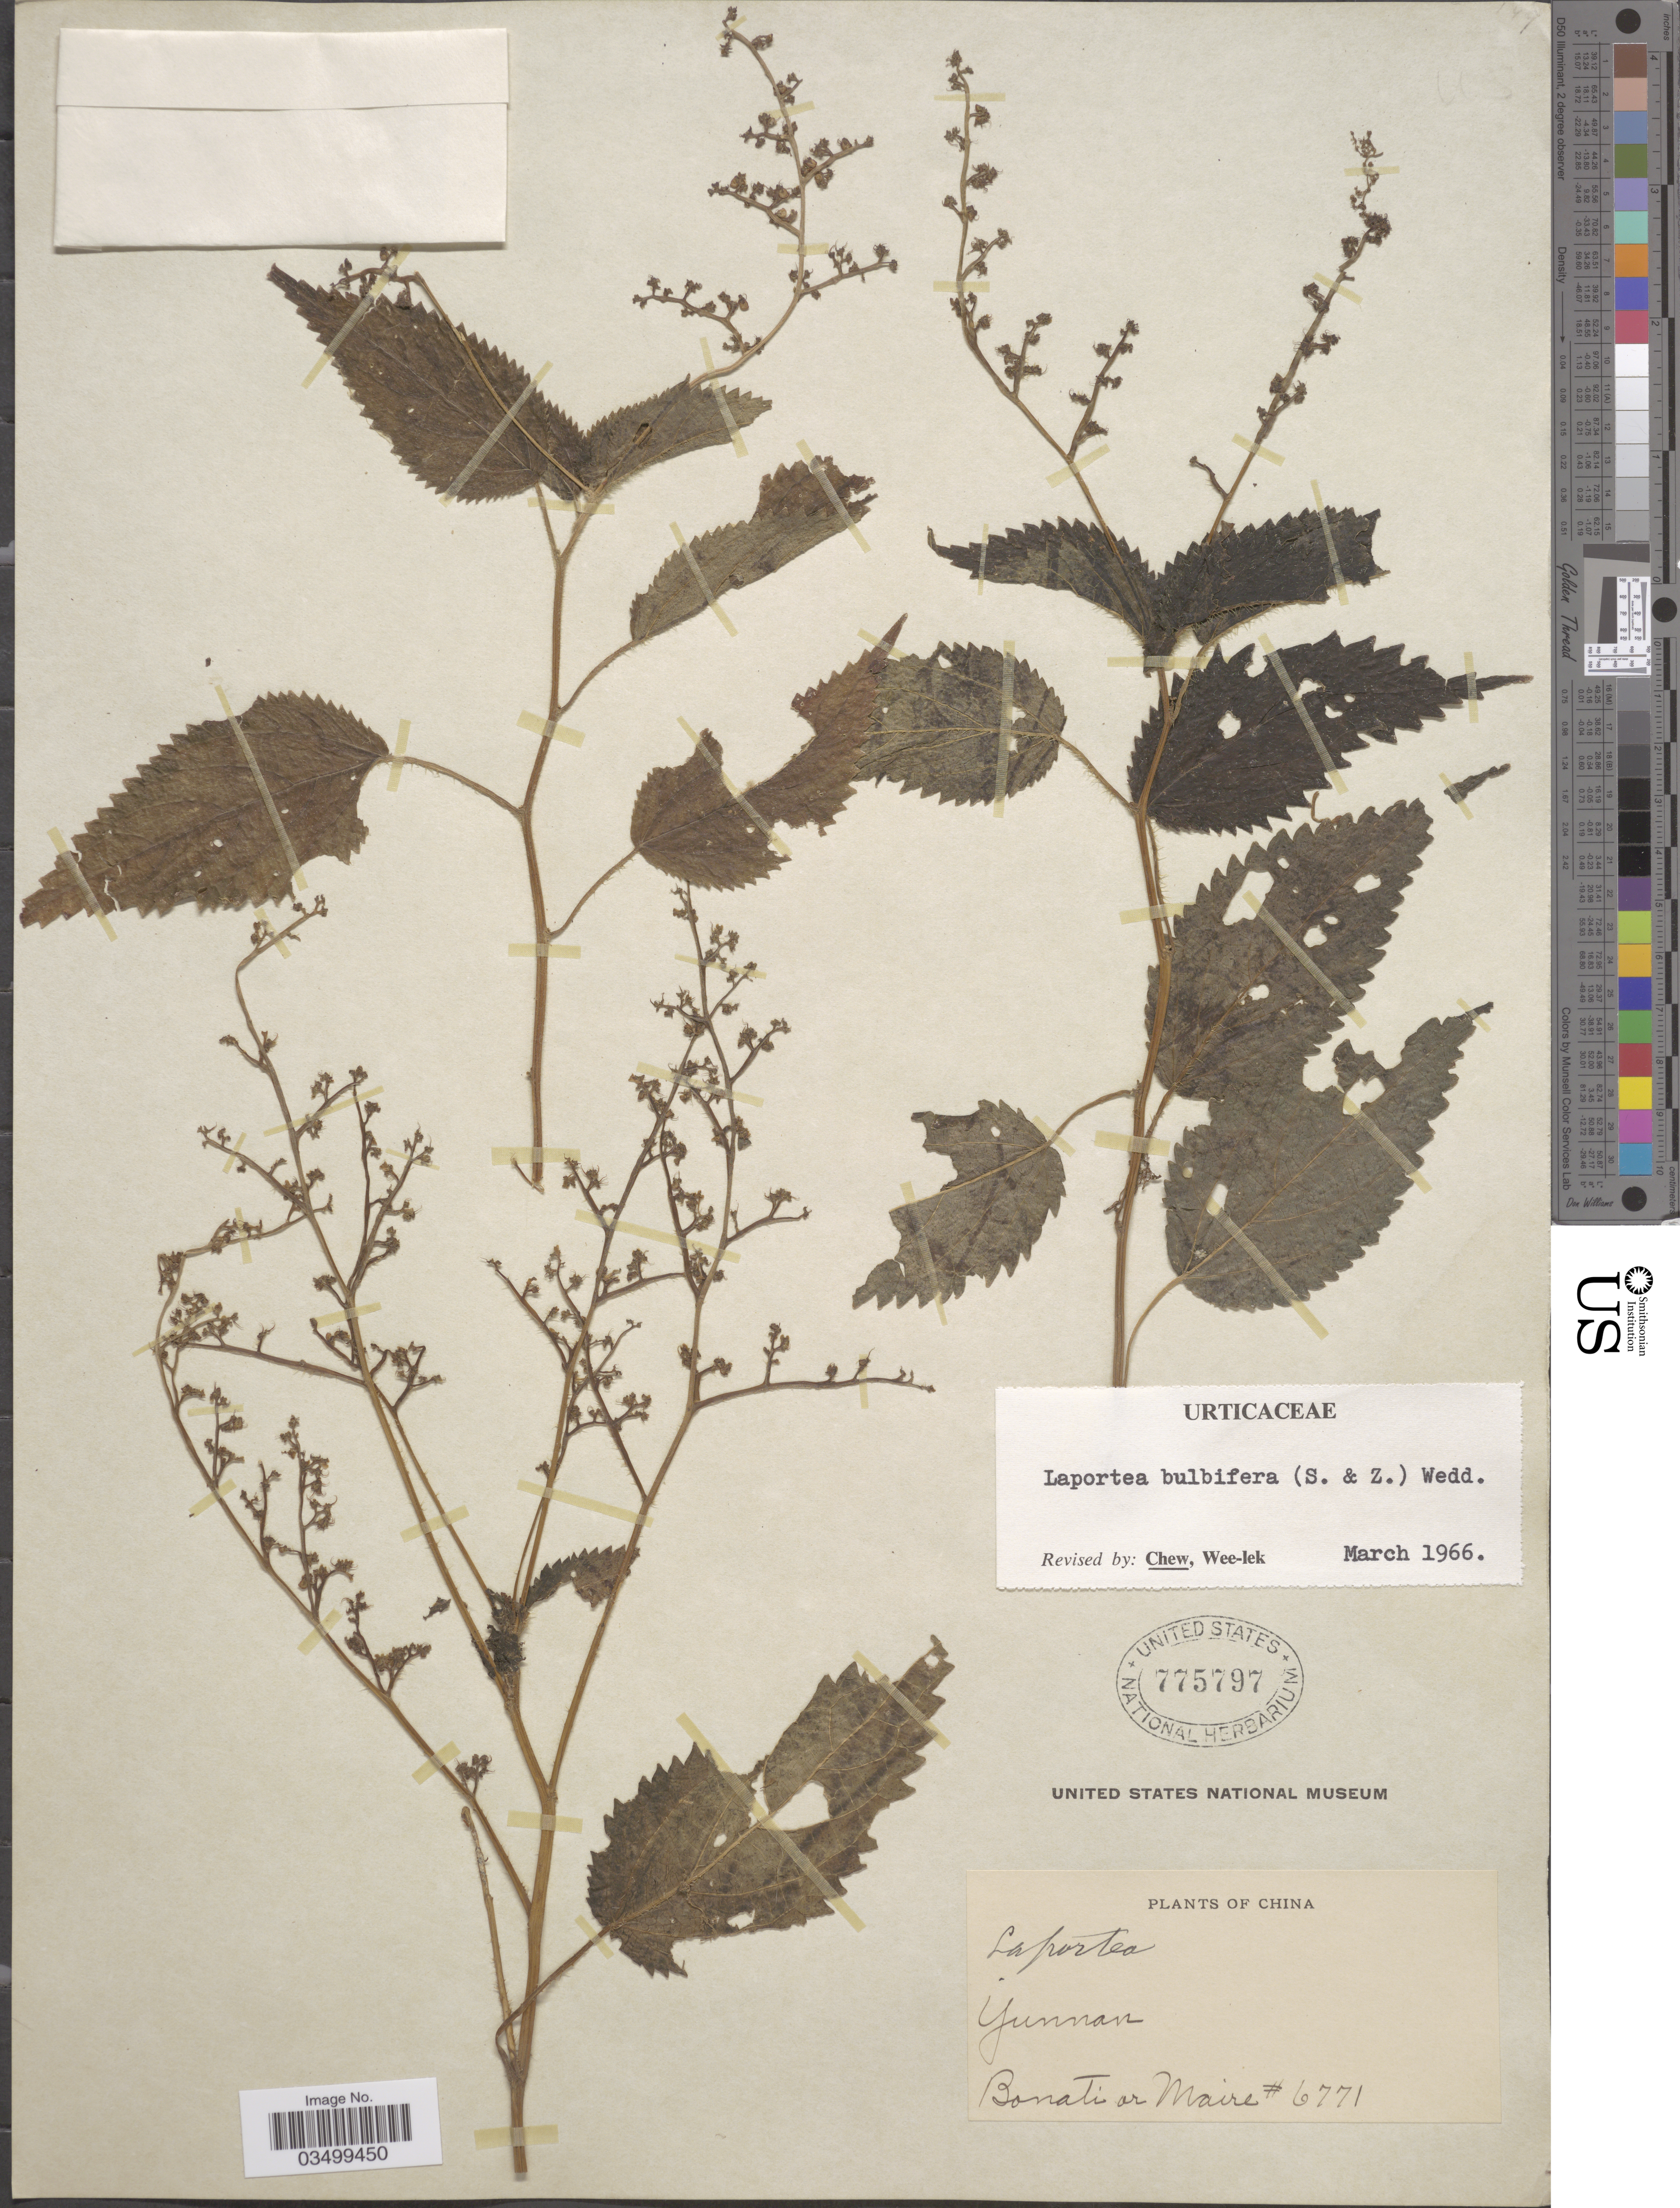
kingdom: Plantae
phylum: Tracheophyta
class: Magnoliopsida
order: Rosales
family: Urticaceae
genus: Laportea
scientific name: Laportea bulbifera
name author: (Siebold & Zucc.) Wedd.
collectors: -. Bonati & Maire, --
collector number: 6771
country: China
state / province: Yunnan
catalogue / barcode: US 775797